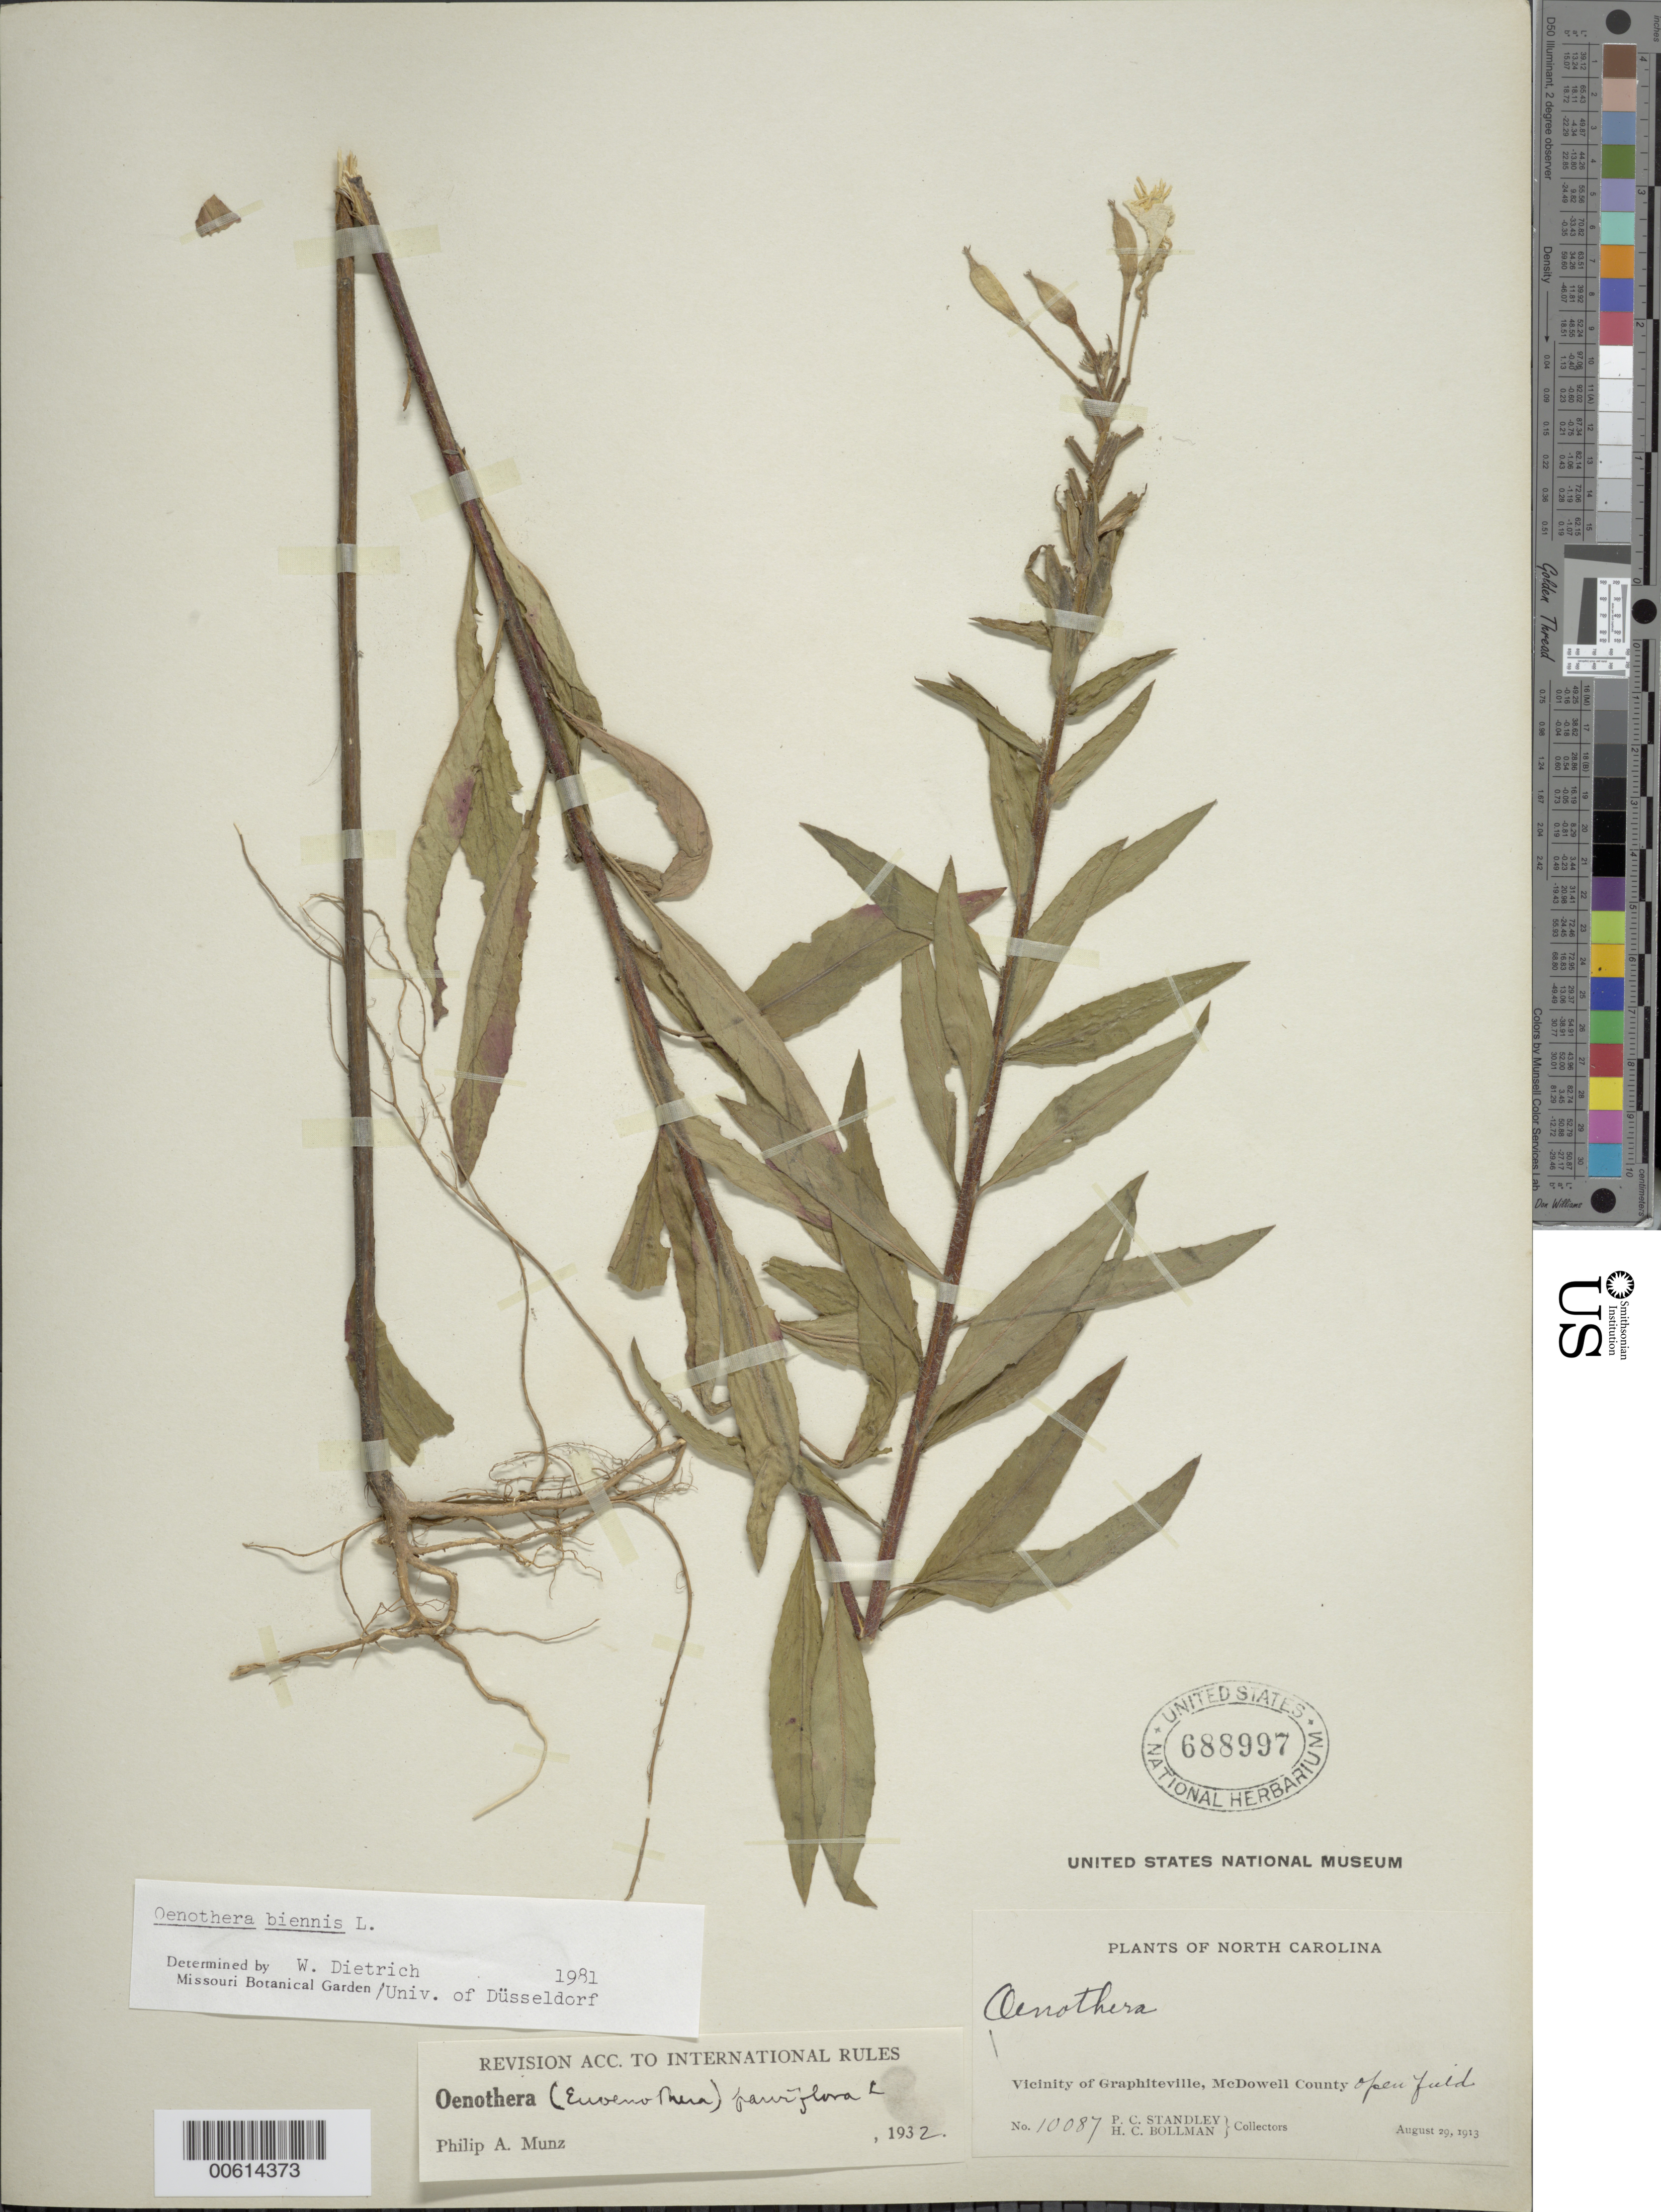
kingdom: Plantae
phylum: Tracheophyta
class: Magnoliopsida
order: Myrtales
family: Onagraceae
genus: Oenothera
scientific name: Oenothera biennis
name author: L.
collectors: P. C. Standley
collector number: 10087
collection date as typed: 29 Aug 1913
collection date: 1913-08-29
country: United States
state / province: North Carolina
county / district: McDowell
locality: Graphiteville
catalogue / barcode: US 688997